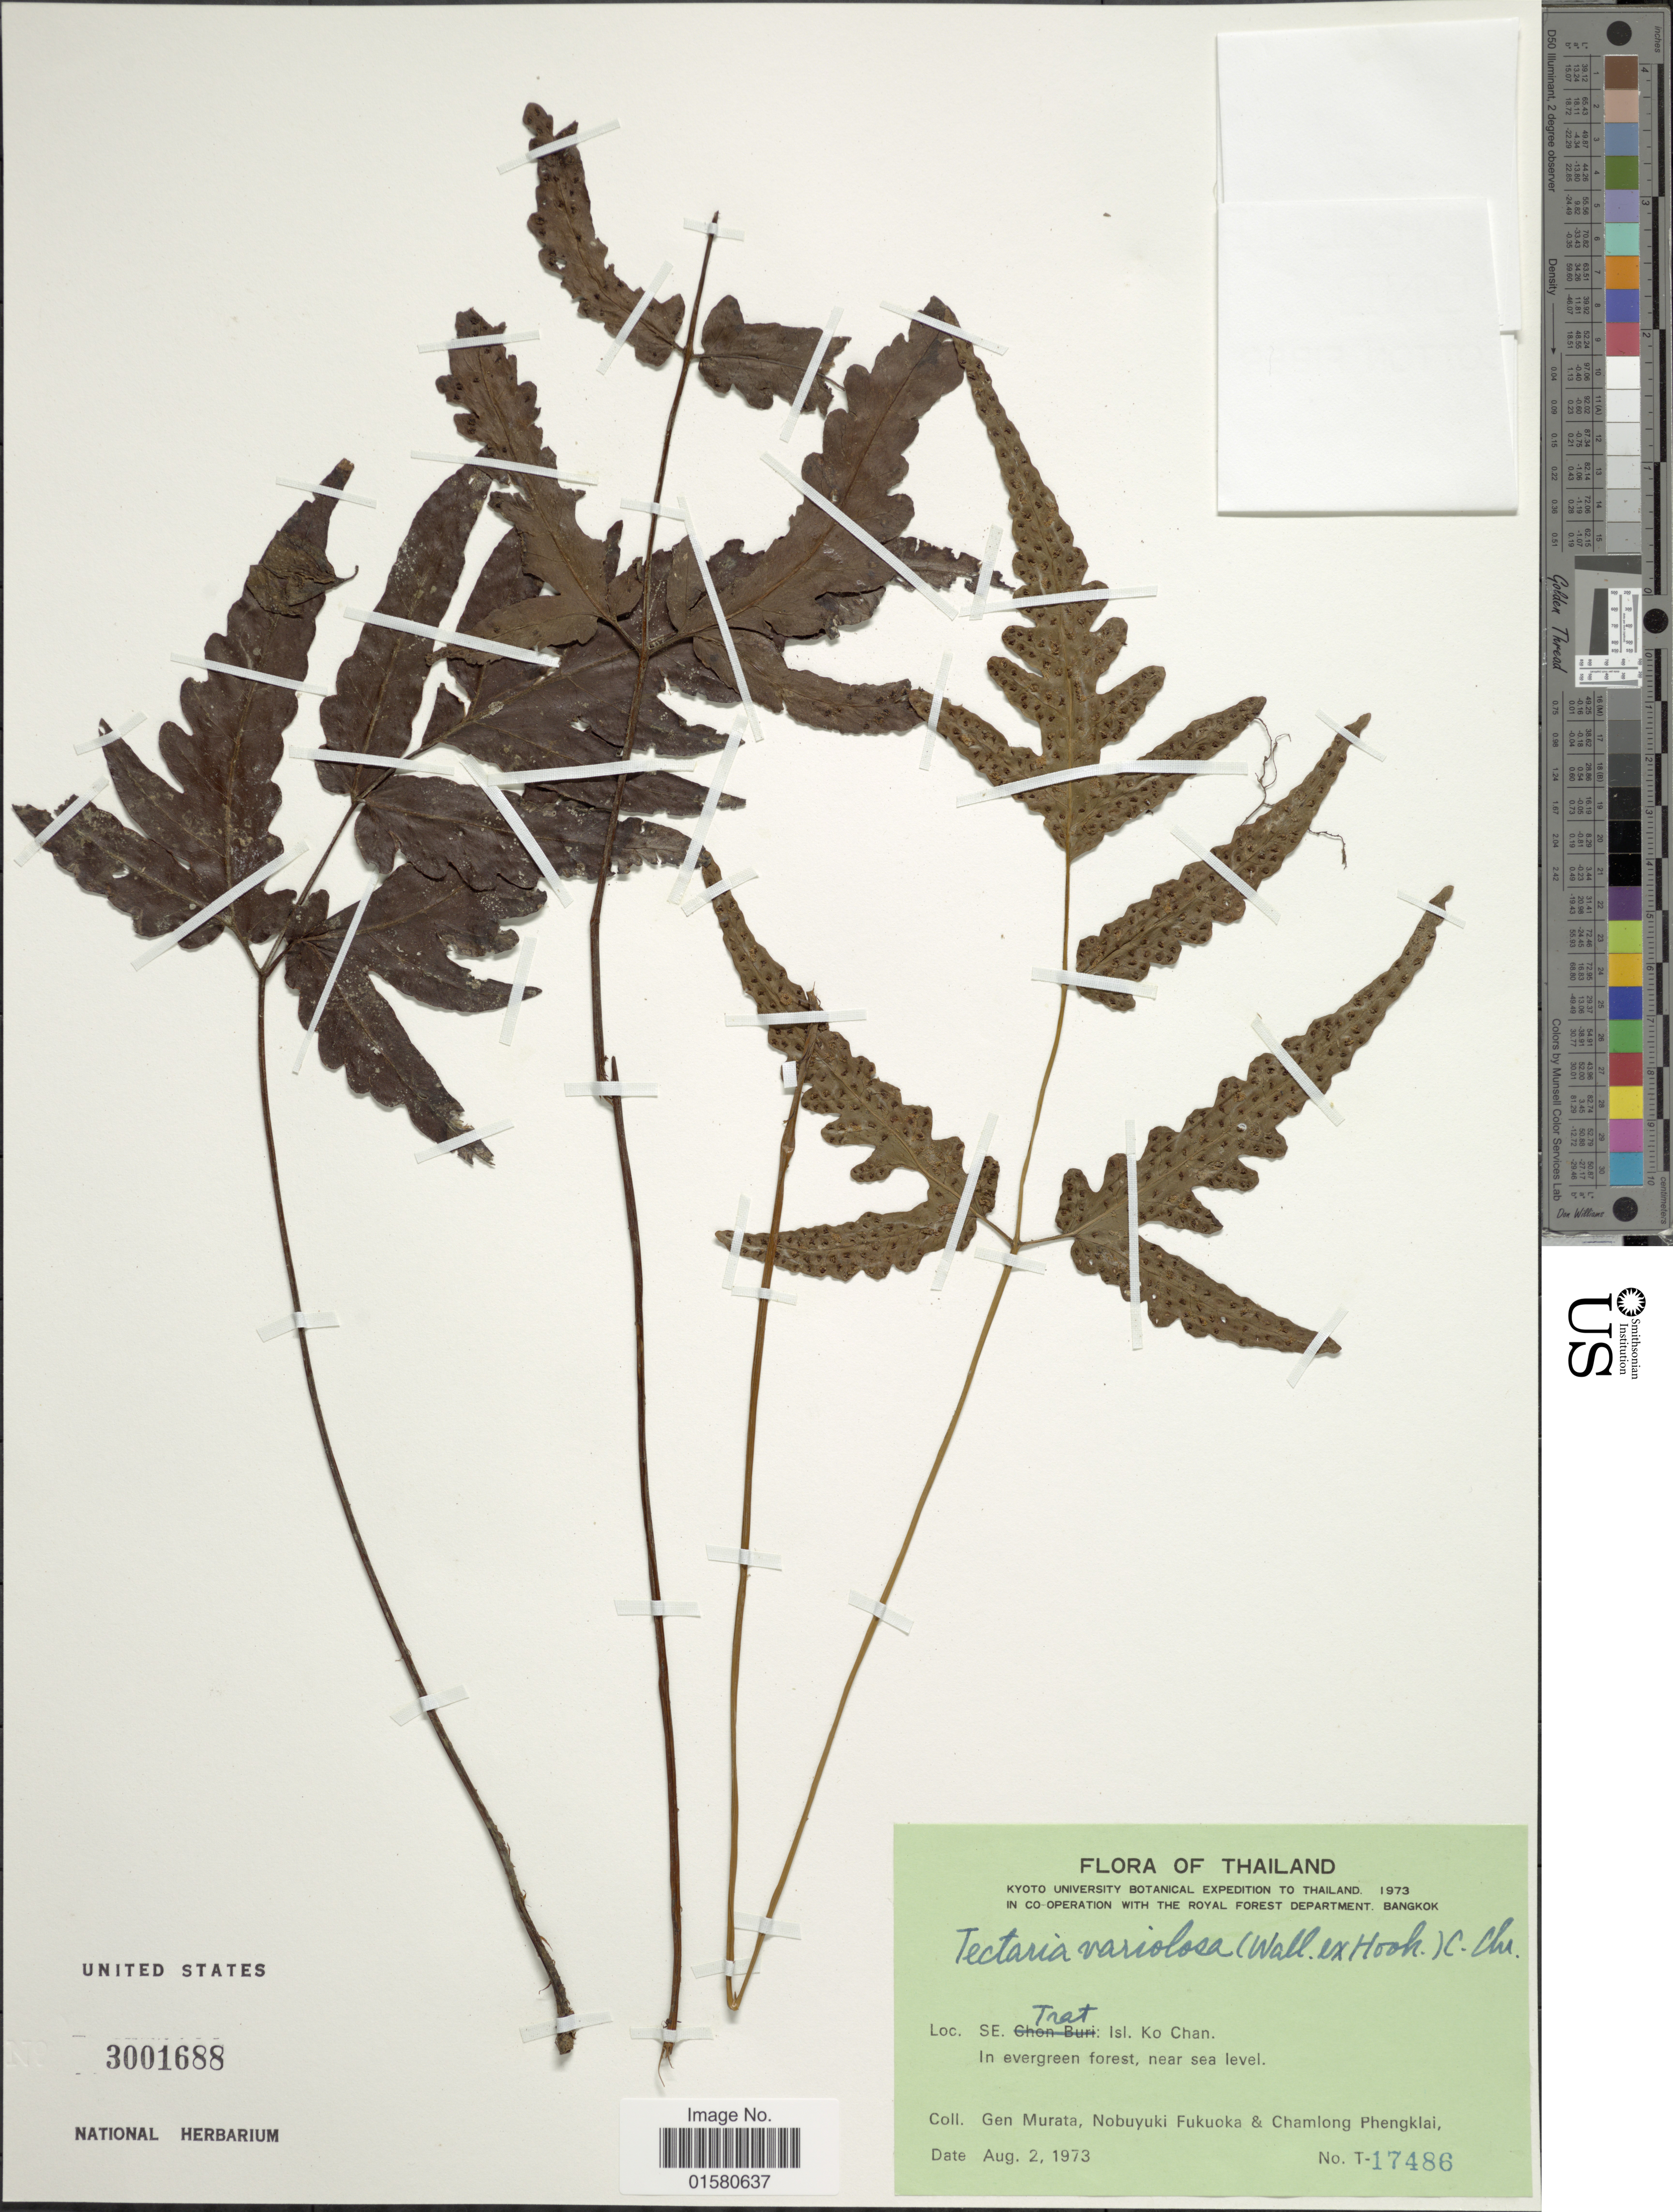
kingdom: Plantae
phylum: Tracheophyta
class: Polypodiopsida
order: Polypodiales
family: Tectariaceae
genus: Tectaria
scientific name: Tectaria variolosa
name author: (Wall. ex Hook.) C. Chr.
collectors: G. Murata, N. Fukuoka & C. Phengklai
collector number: T 17486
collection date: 1973-08-02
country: Thailand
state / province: Trat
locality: Se. Trat: Isl. Ko Chan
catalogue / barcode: US 3001688